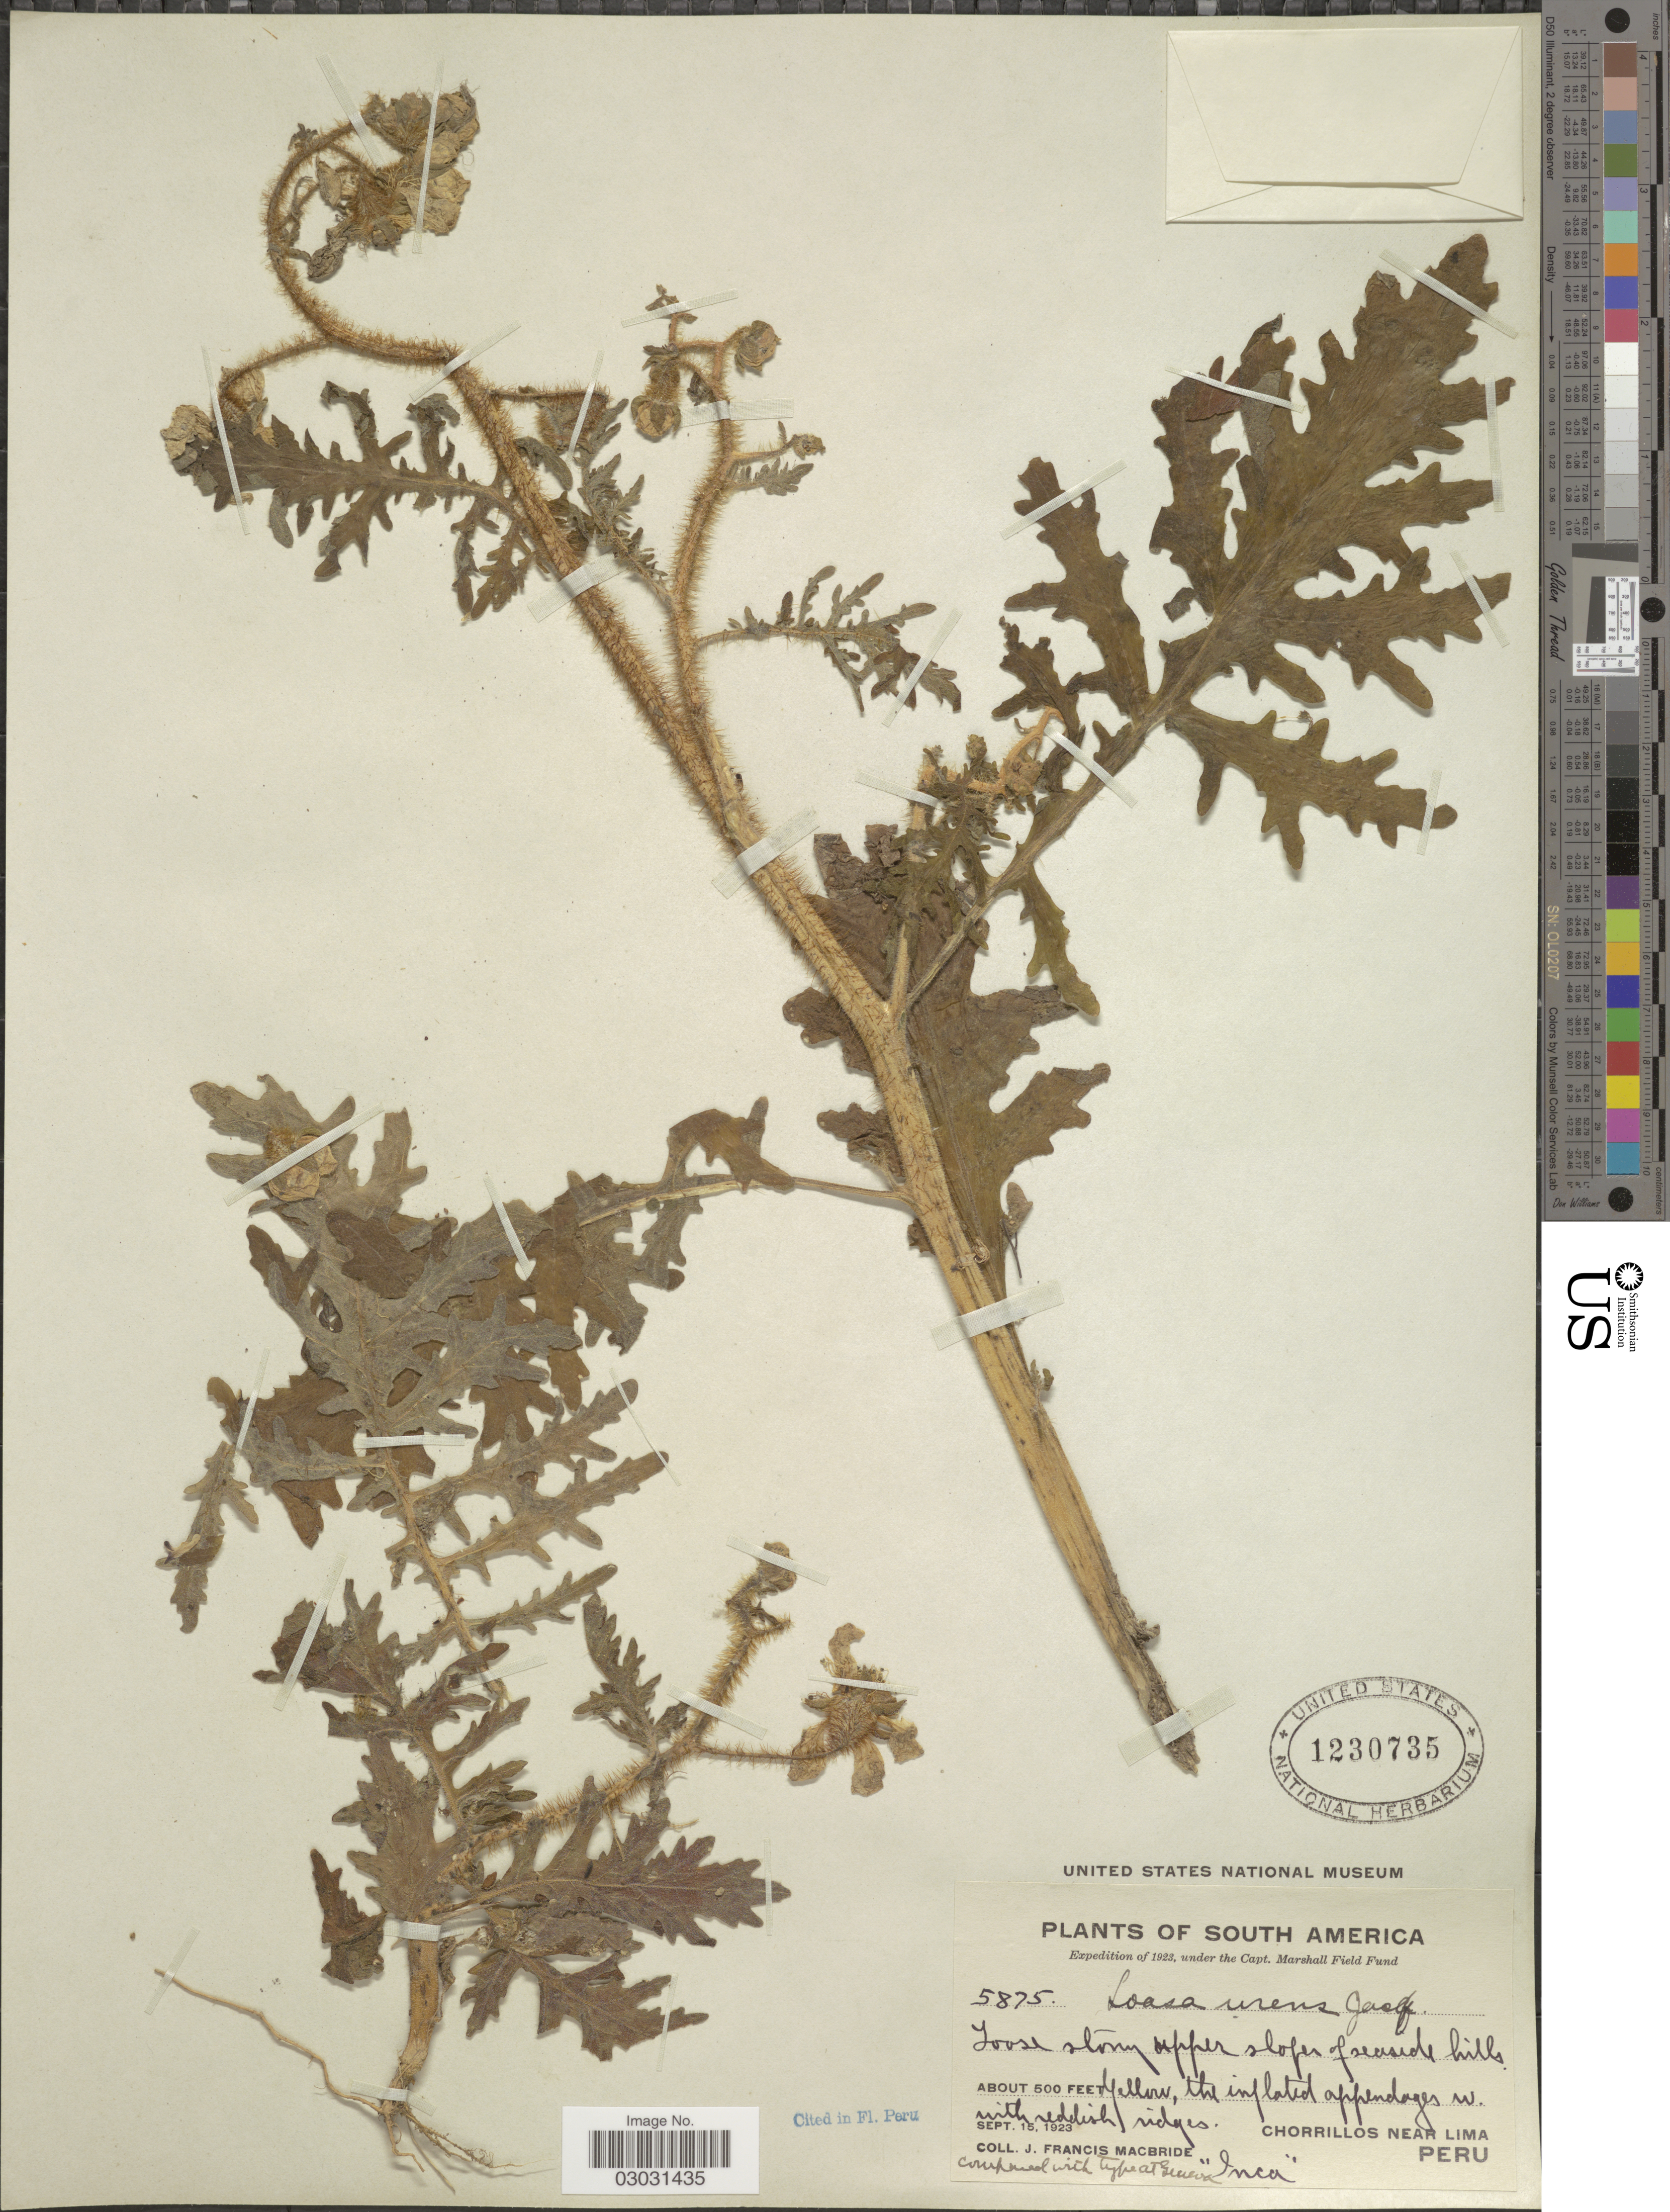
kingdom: Plantae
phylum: Tracheophyta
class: Magnoliopsida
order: Cornales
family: Loasaceae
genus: Nasa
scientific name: Nasa urens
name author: (Jacq.) Weigand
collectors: J. F. Macbride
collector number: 5875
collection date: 1923-09-15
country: Peru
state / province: Lima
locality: Chorrillos near Lima.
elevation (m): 152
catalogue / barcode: US 1230735